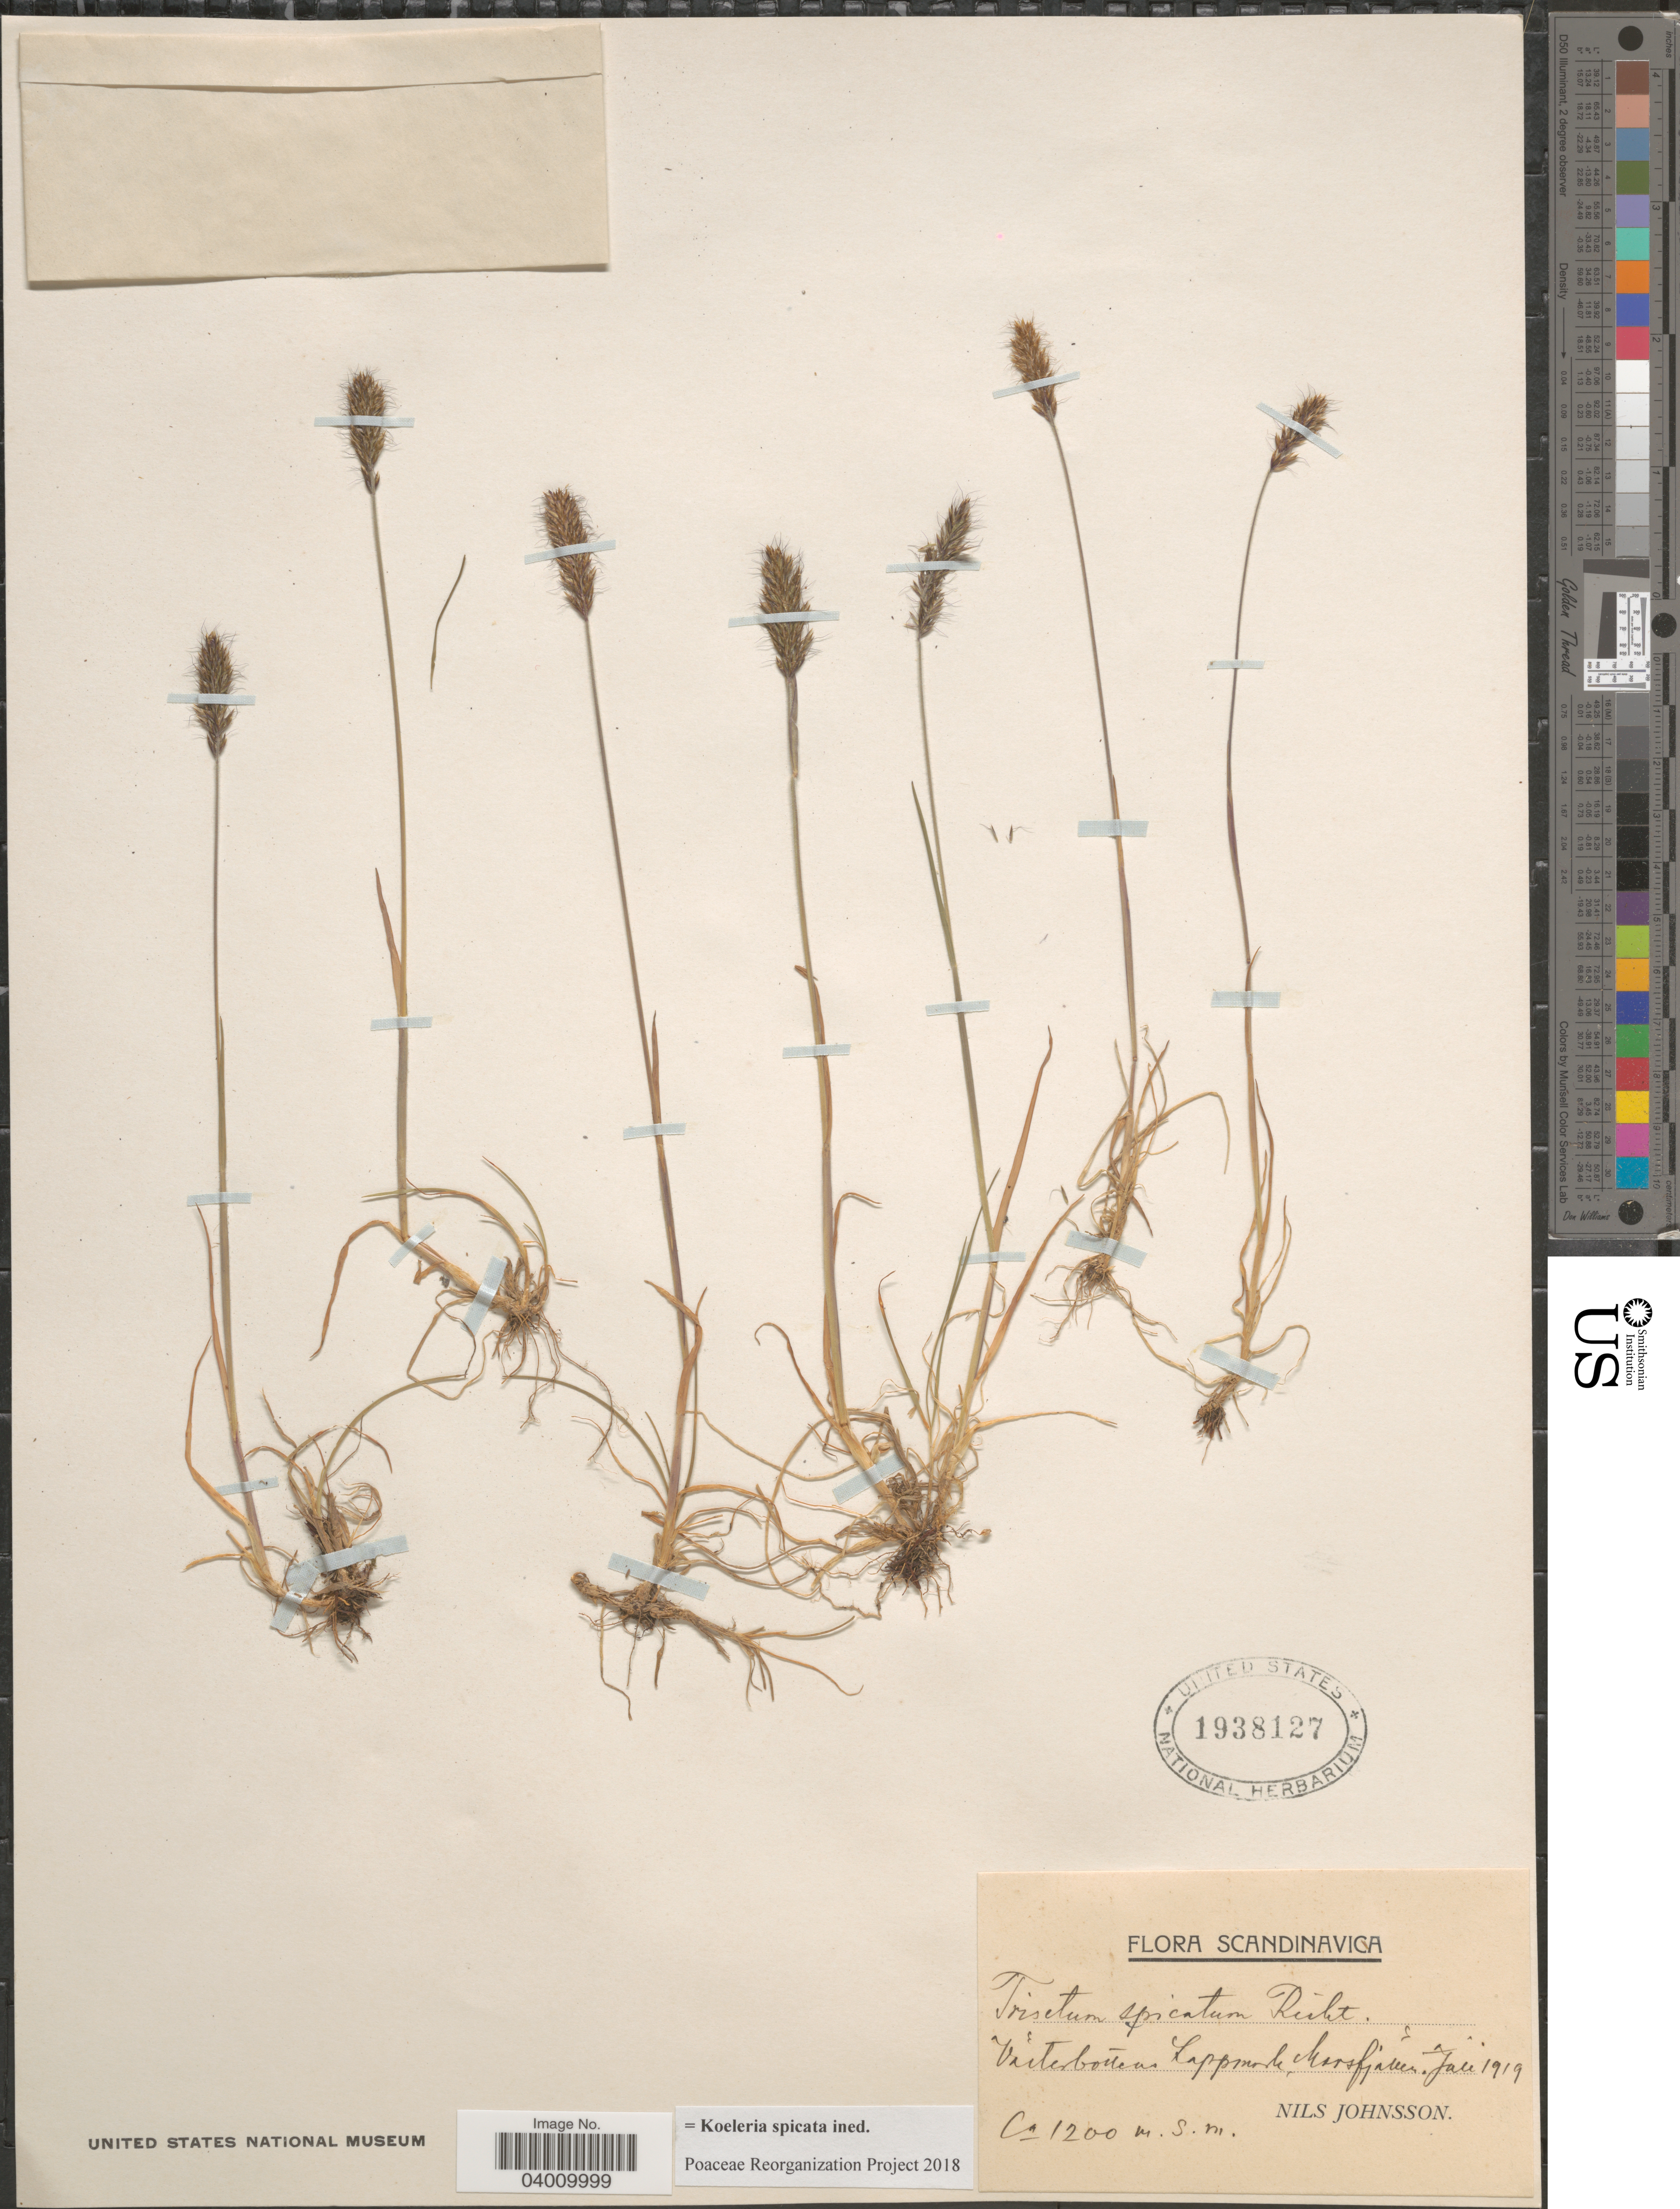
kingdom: Plantae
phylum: Tracheophyta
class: Liliopsida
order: Poales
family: Poaceae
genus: Koeleria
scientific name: Koeleria spicata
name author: (L.) Barberá et al.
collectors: N. Johnsson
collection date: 1919-01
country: Sweden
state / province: Västerbotten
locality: Scandinavica. Västerbotten Lappmark, Marsfjallen.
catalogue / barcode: US 1938127